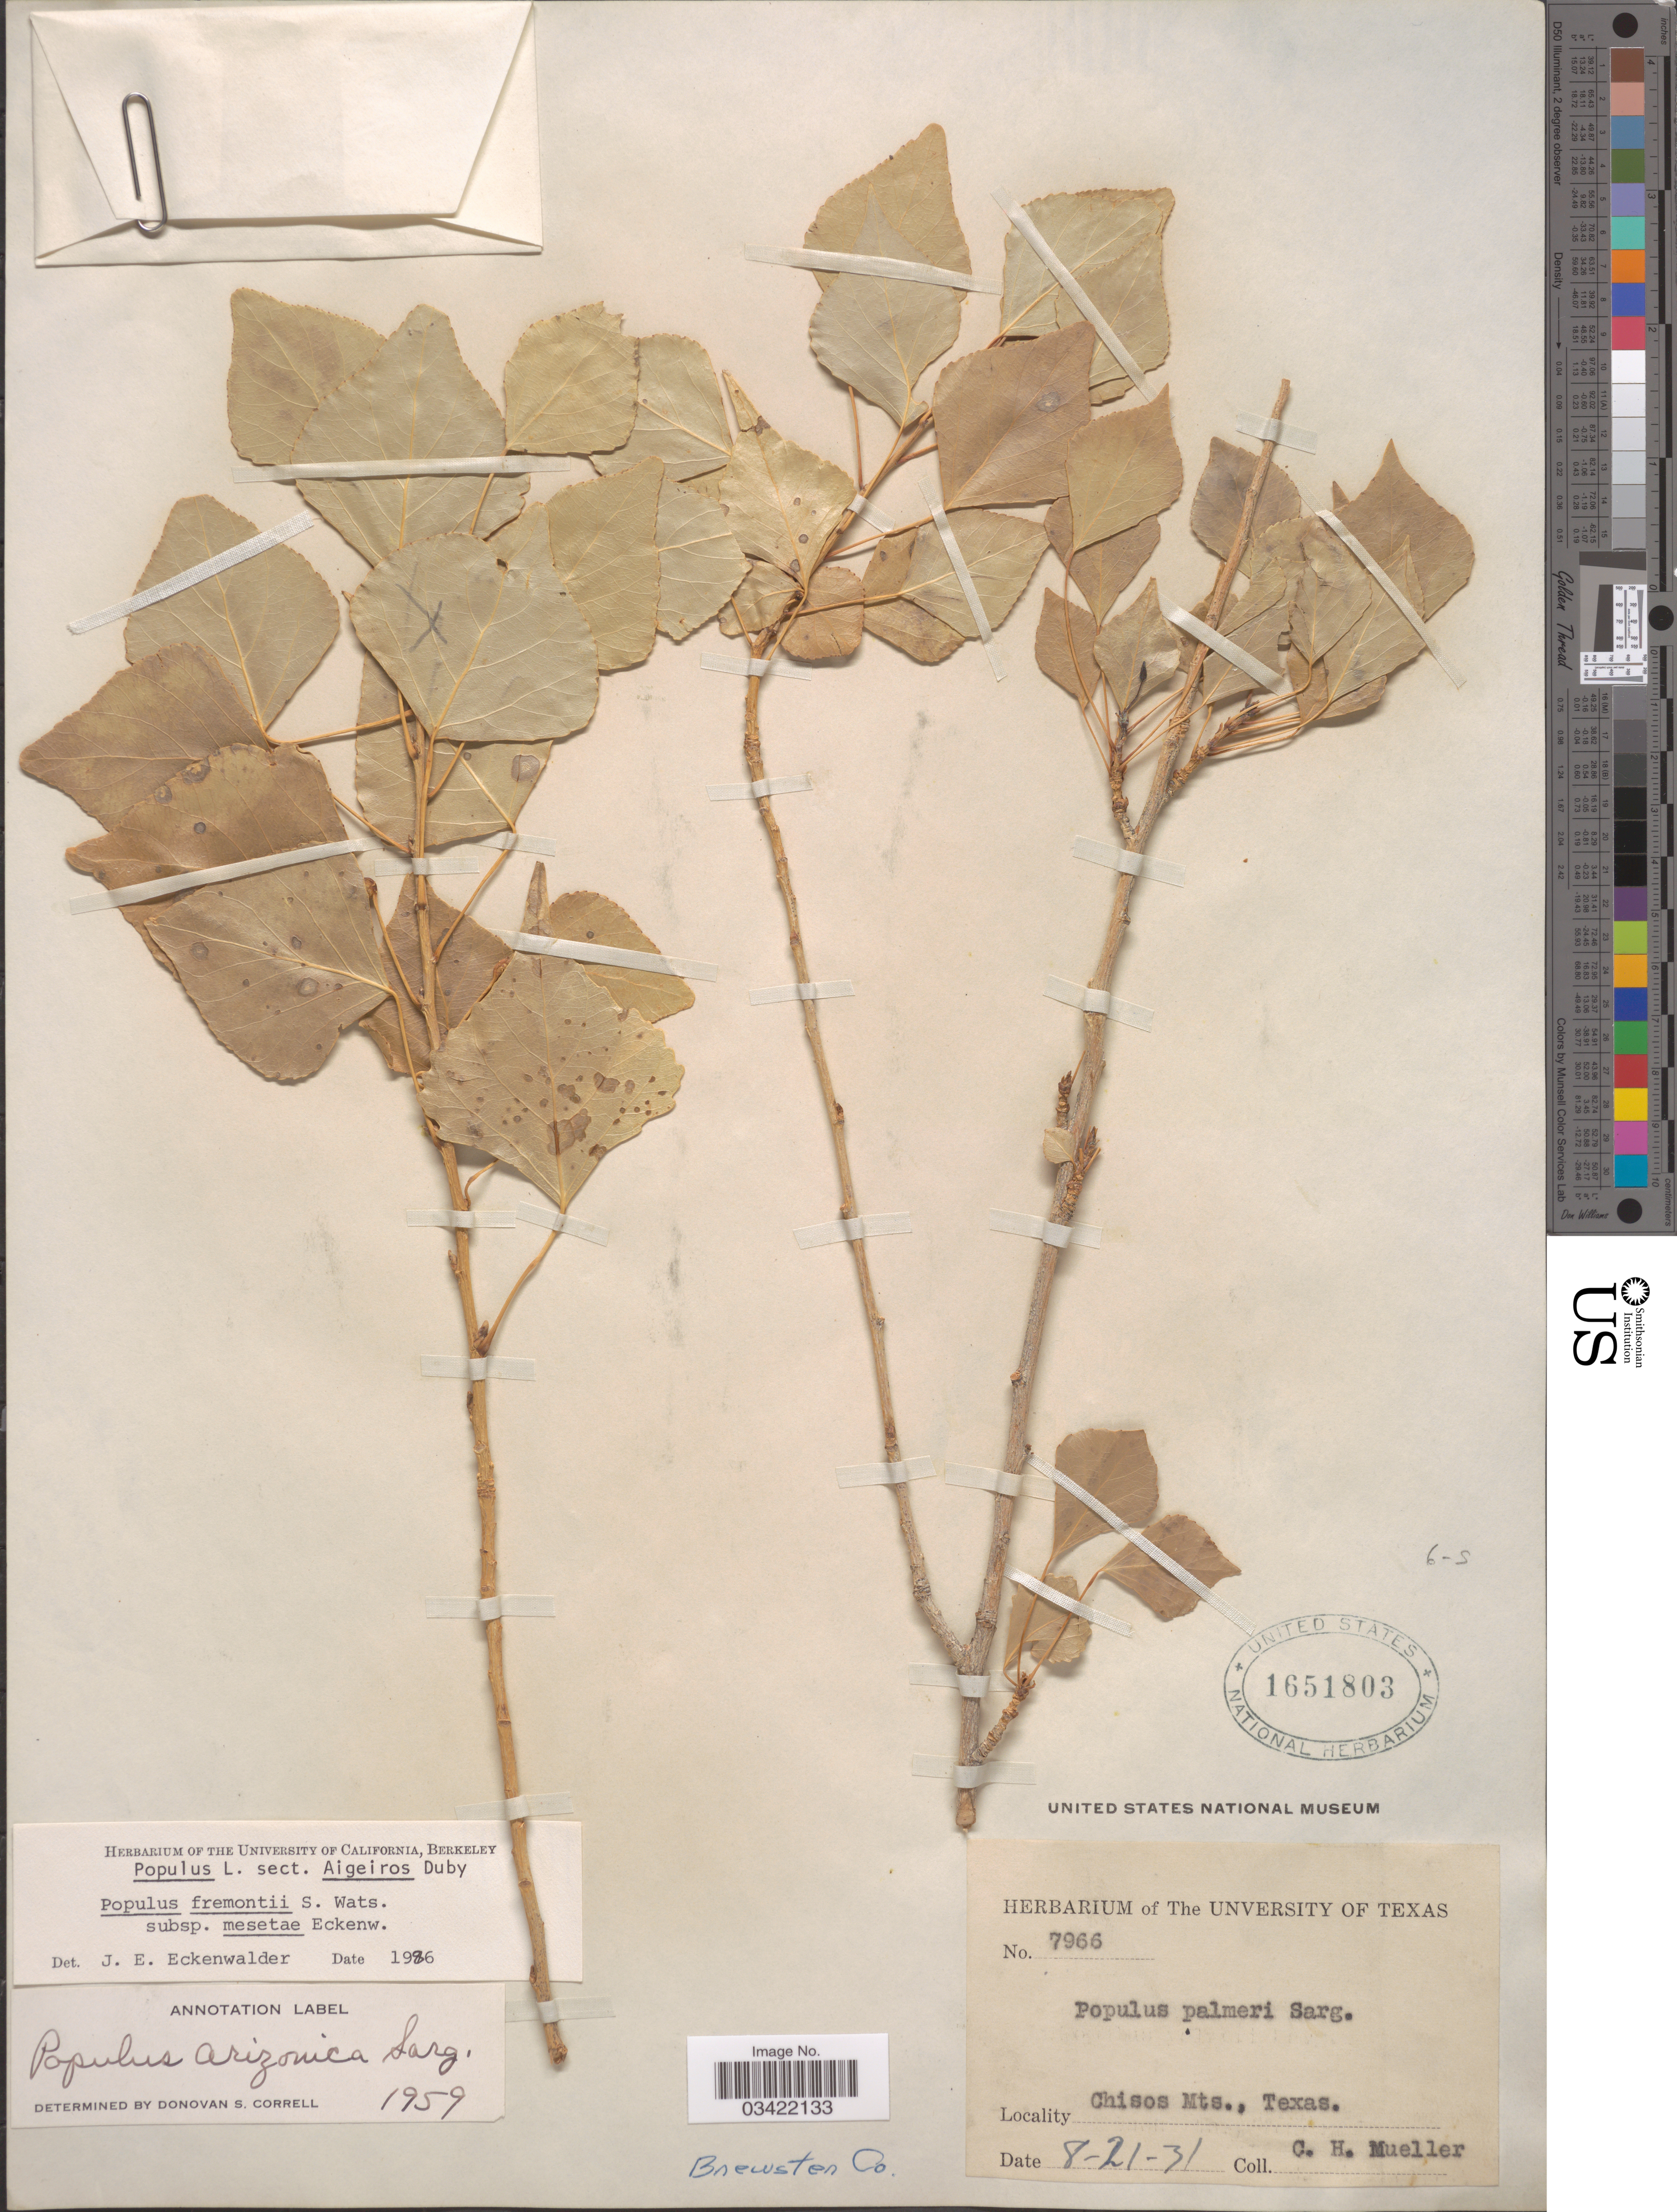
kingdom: Plantae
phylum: Tracheophyta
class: Magnoliopsida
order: Malpighiales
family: Salicaceae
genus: Populus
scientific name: Populus fremontii subsp. mesetae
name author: Eckenw.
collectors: C. H. Mueller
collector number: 7966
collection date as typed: Transcribed d/m/y: 21/8/31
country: United States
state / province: Texas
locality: Chisos Mts. Brewster Co.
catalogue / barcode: US 1651803